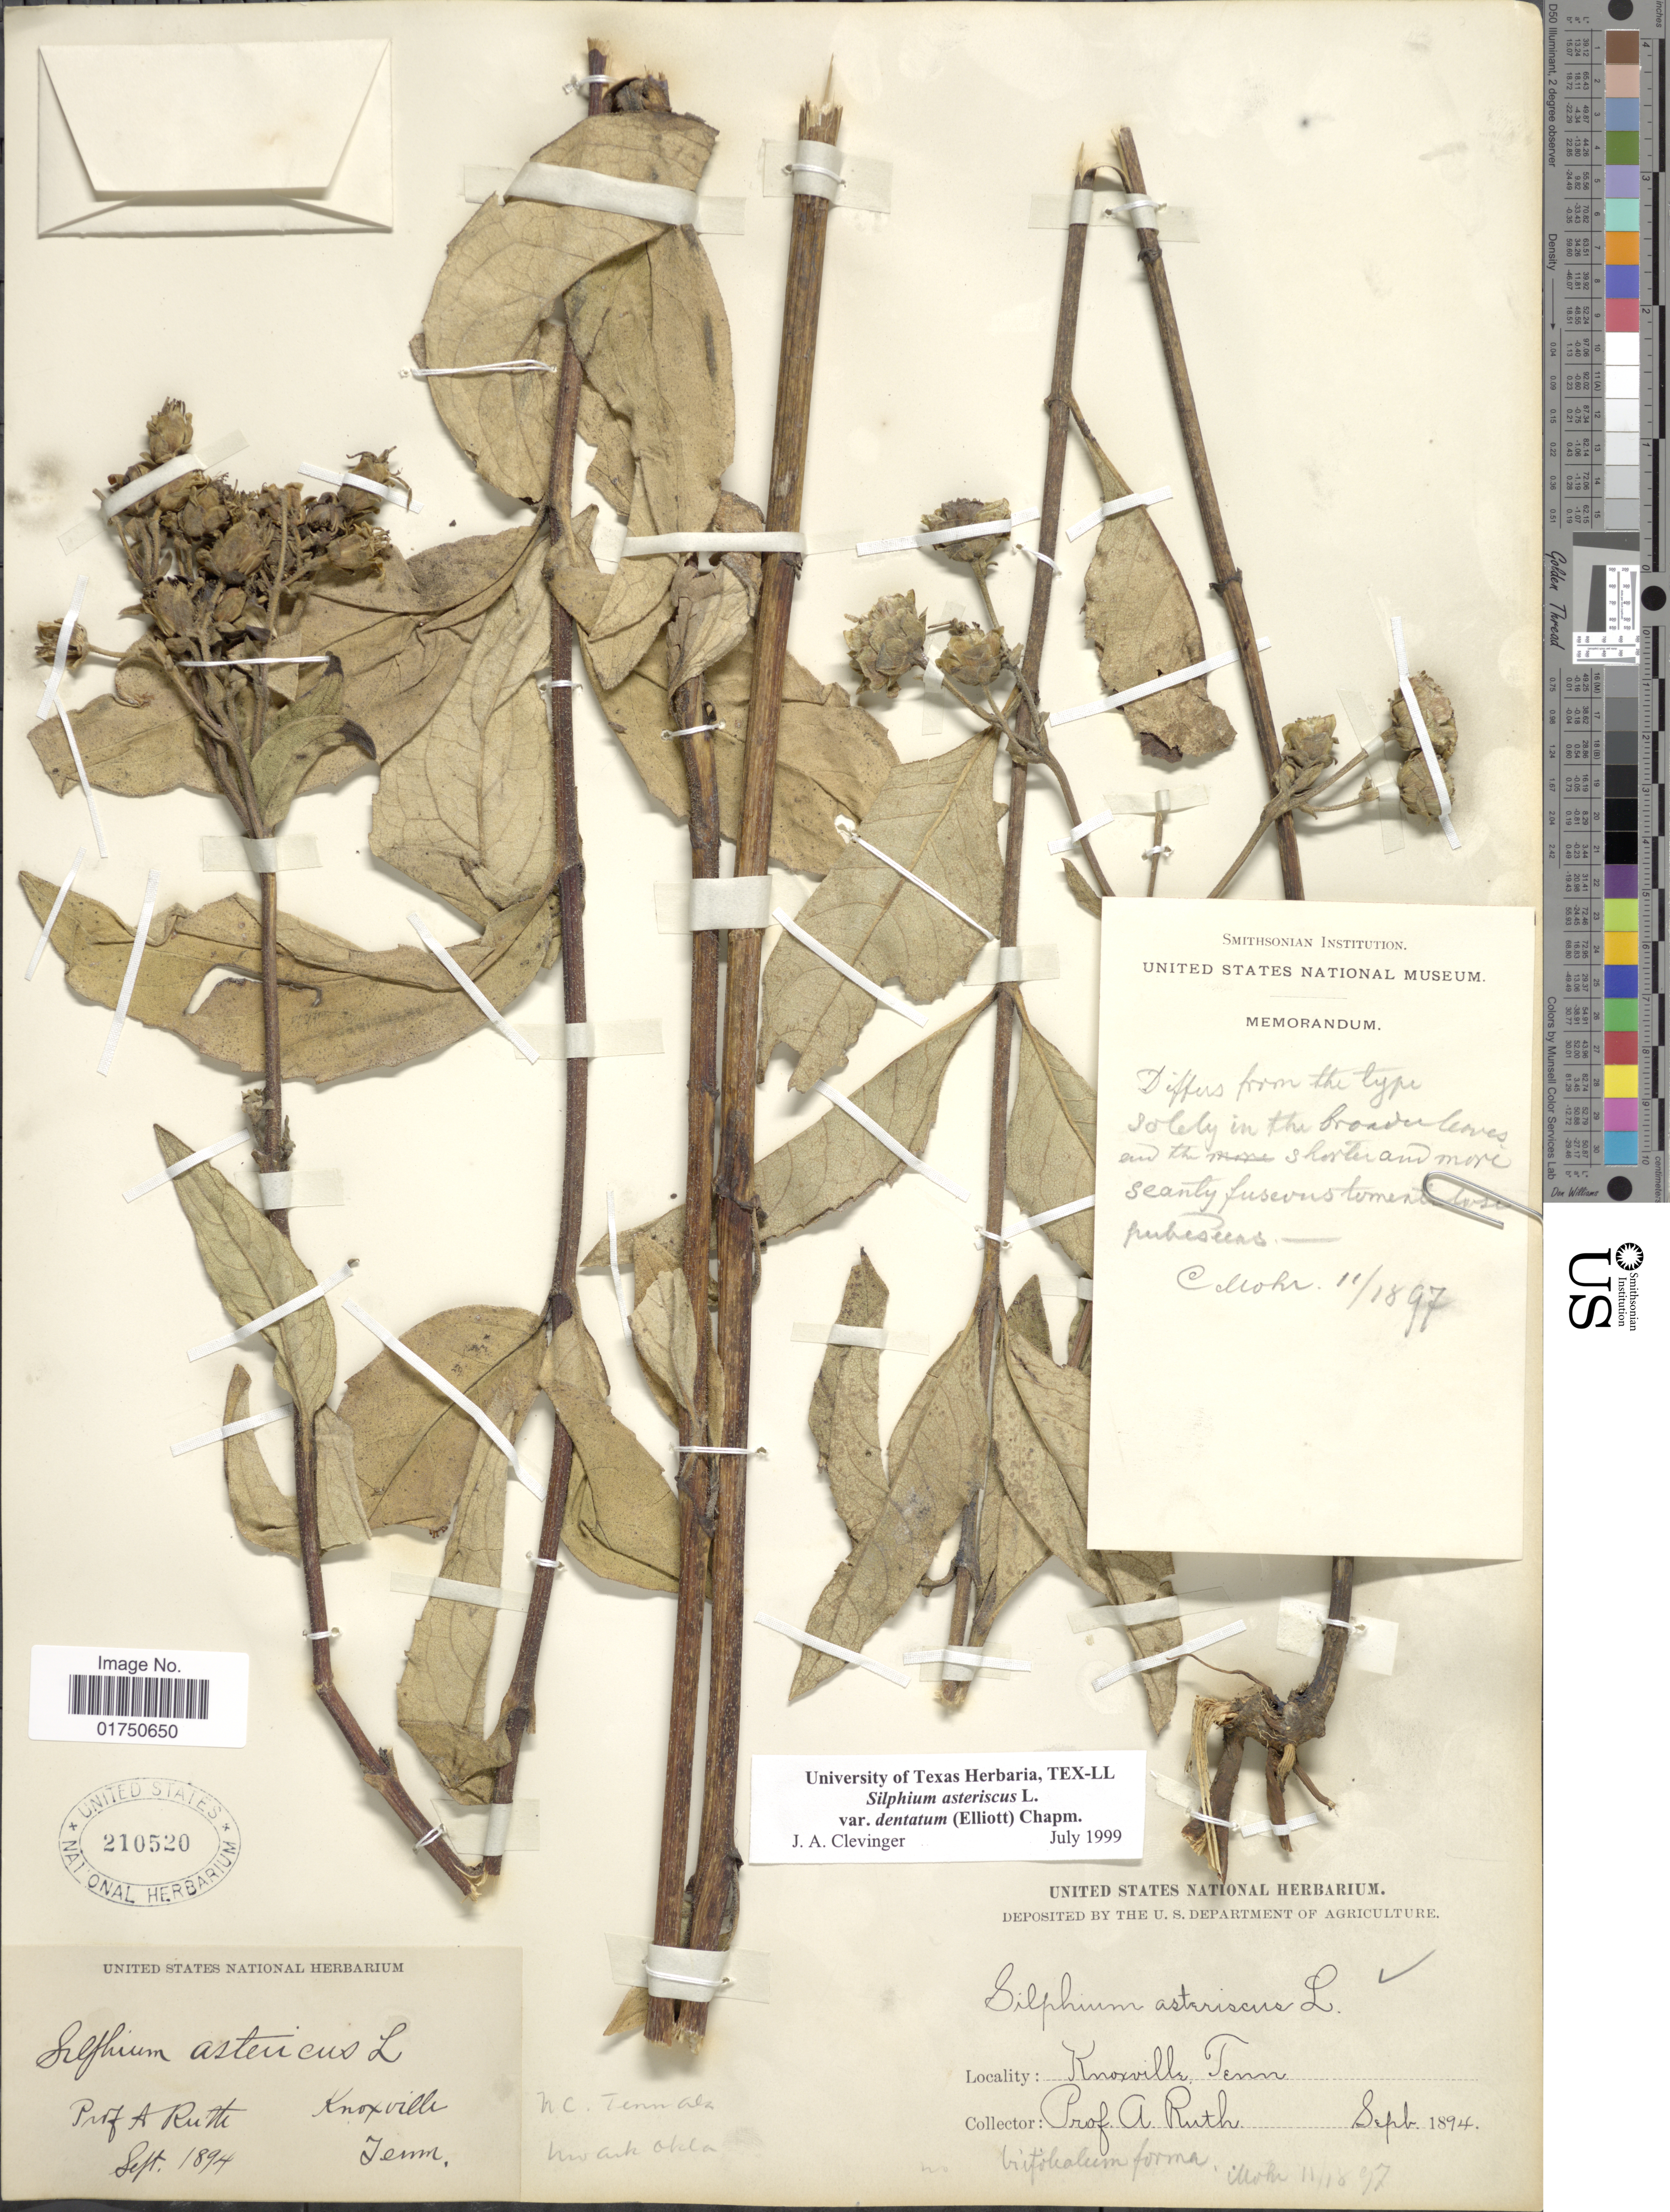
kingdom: Plantae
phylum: Tracheophyta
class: Magnoliopsida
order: Asterales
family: Asteraceae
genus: Silphium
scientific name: Silphium asteriscus var. dentatum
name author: (Elliott) Chapm.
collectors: A. Ruth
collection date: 1894-09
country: United States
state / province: Tennessee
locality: Knoxville, tenn.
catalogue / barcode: US 210520